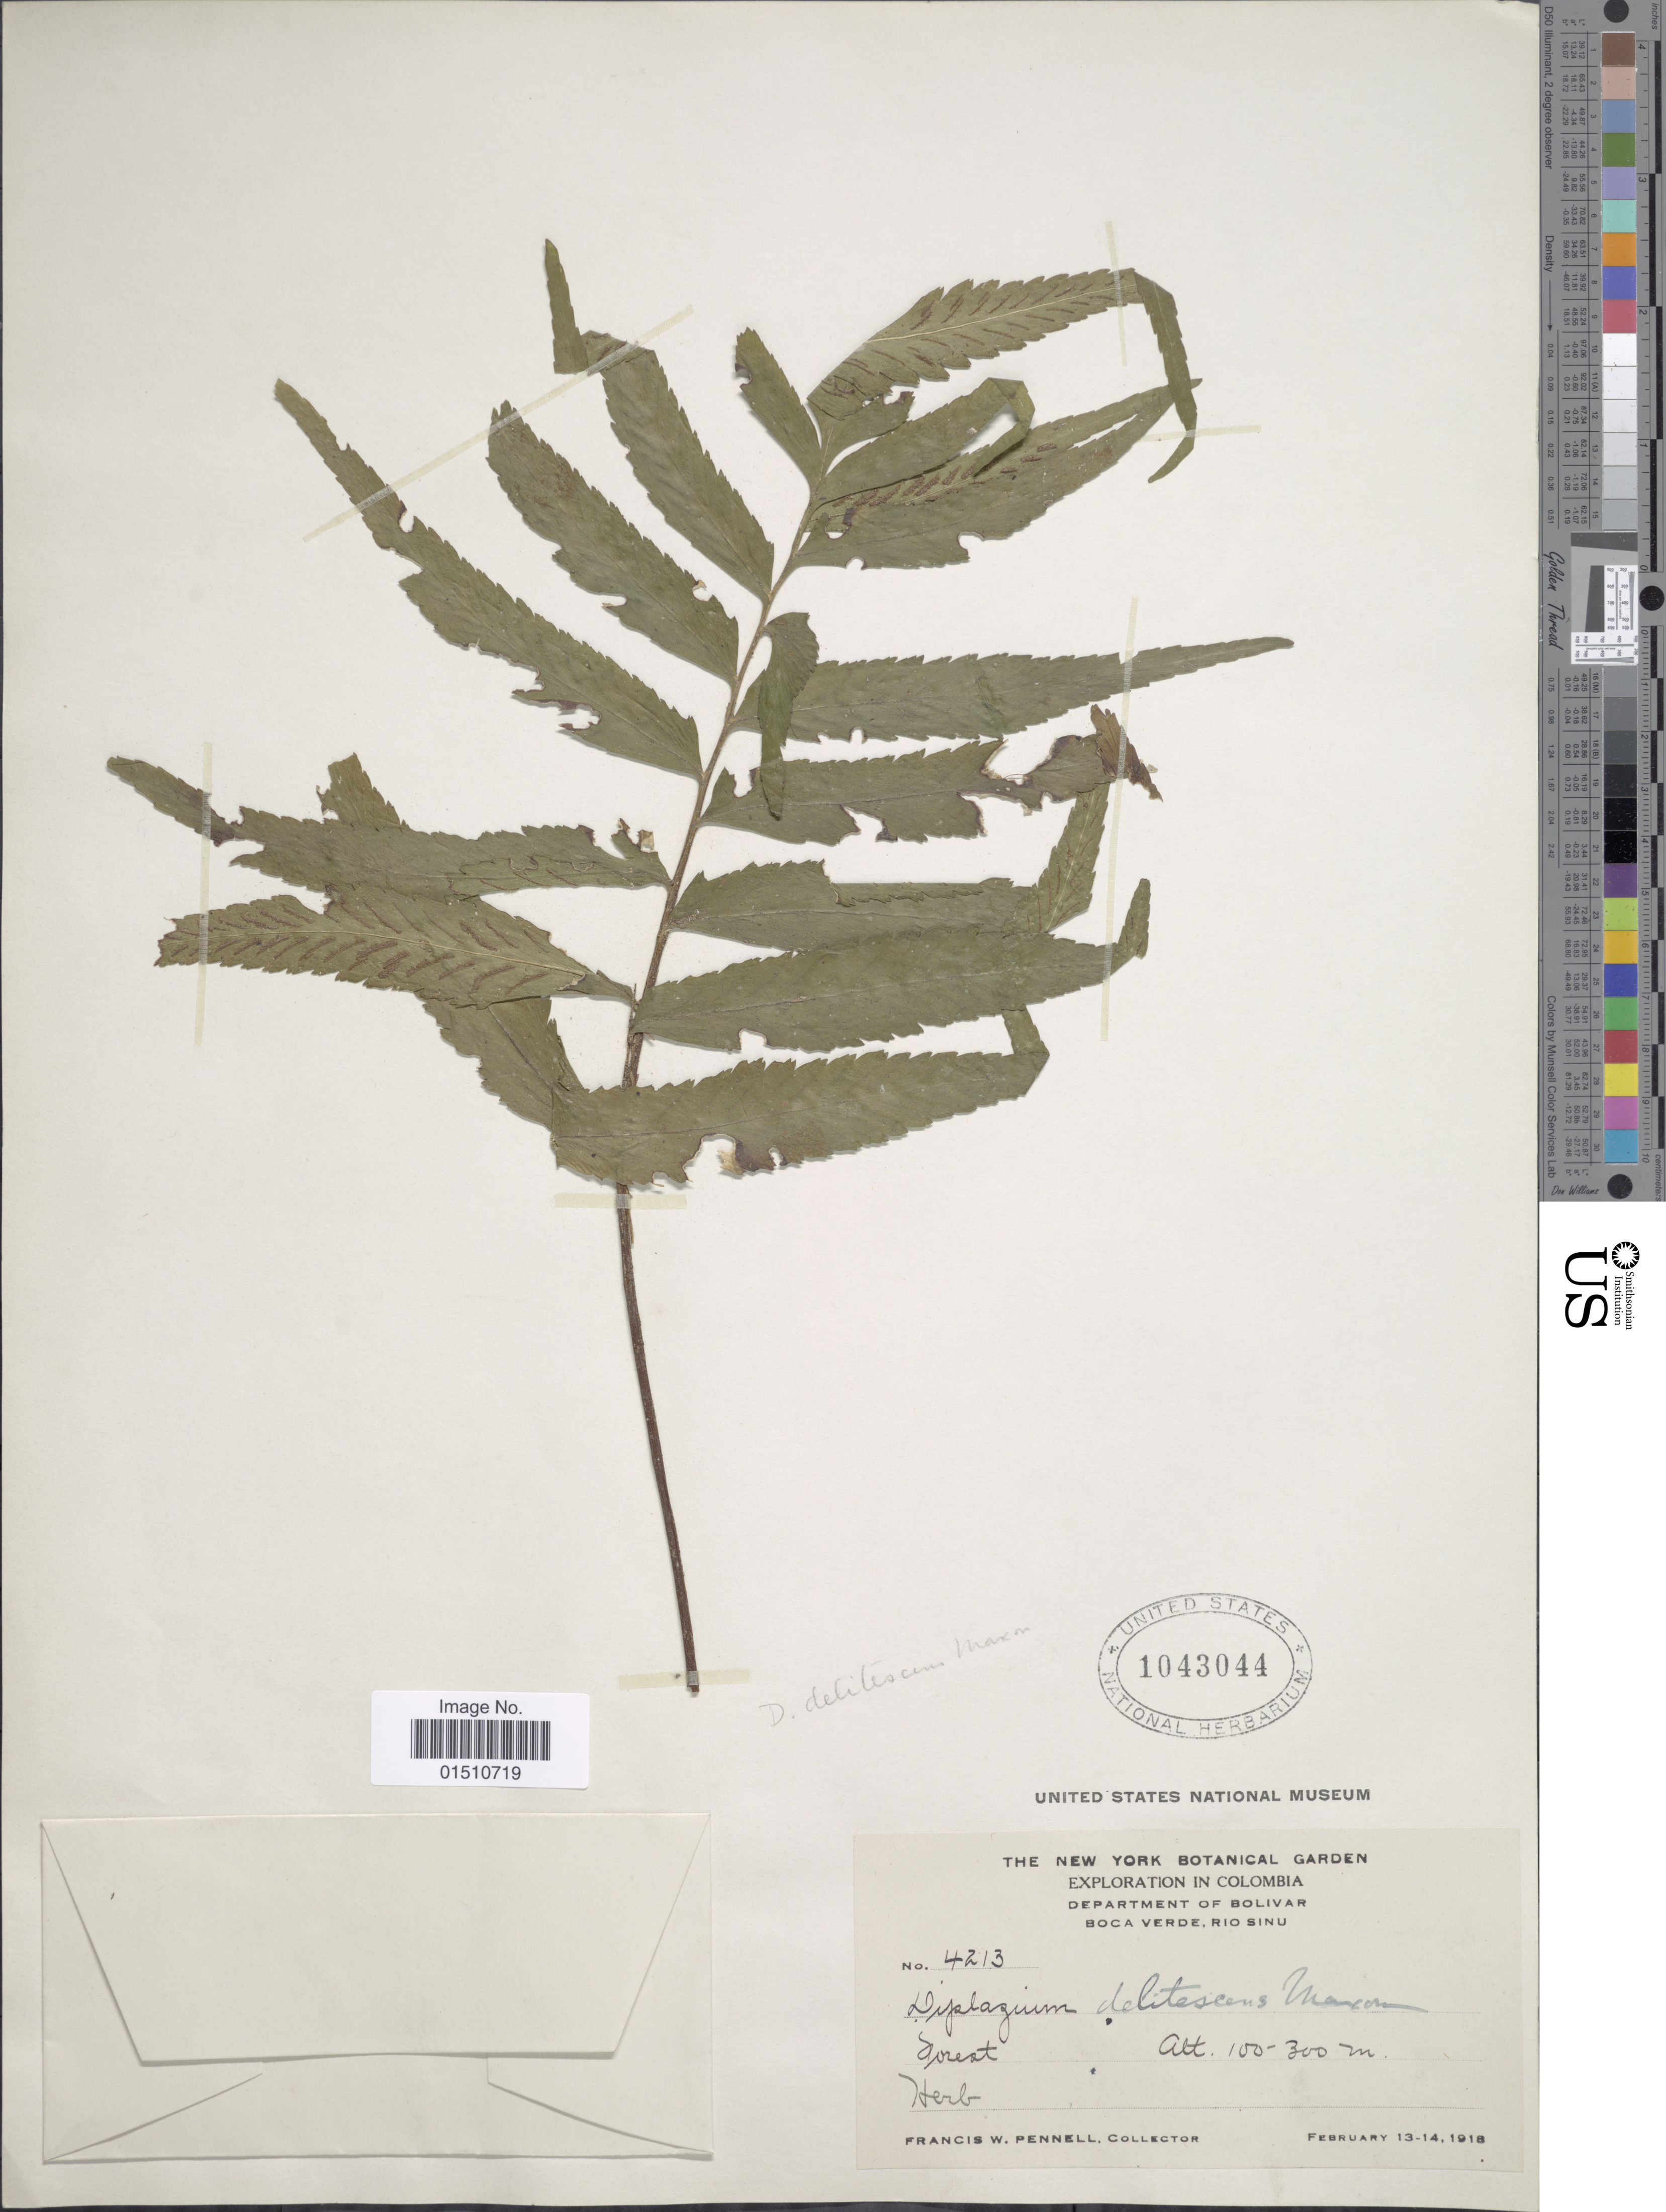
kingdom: Plantae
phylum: Tracheophyta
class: Polypodiopsida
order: Polypodiales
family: Aspleniaceae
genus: Asplenium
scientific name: Asplenium delitescens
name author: (Maxon) L.D. Gómez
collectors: F. W. Pennell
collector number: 4213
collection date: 1918-02-13/1918-02-14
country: Colombia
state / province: Bolívar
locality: Colombia, Department of Bolivar, Boca Verde, Rio Sinu.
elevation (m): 100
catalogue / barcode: US 1043044